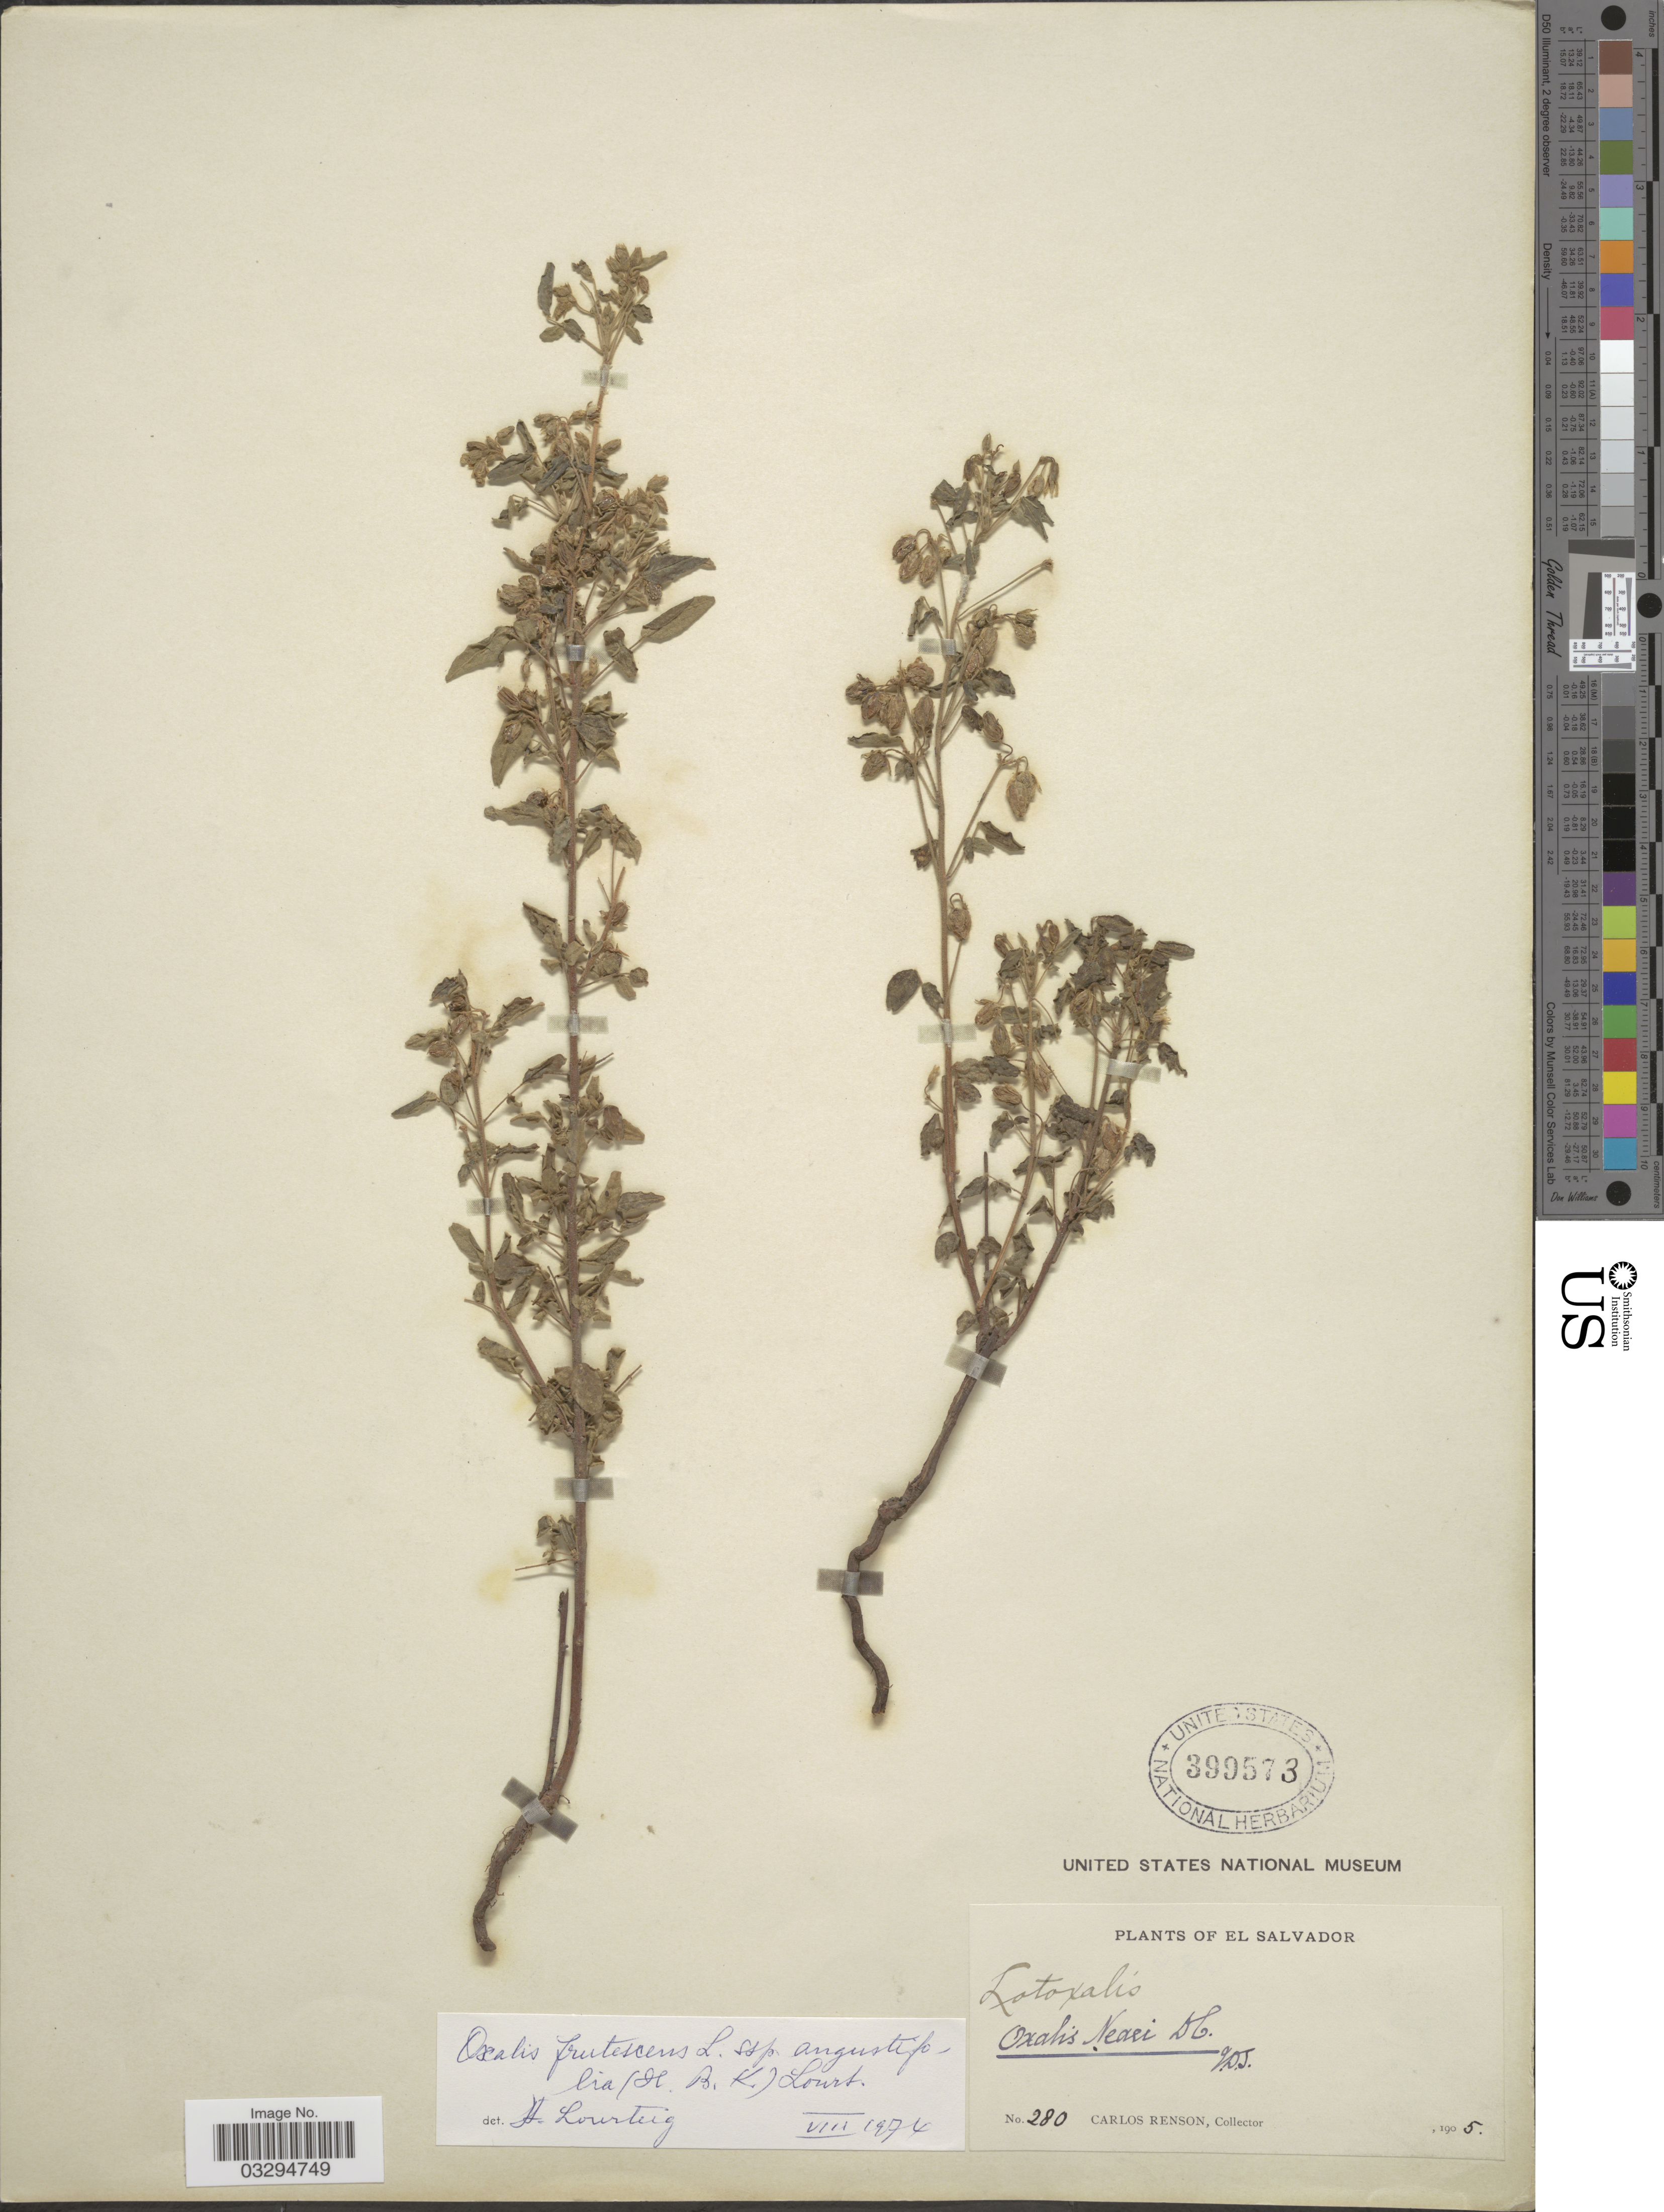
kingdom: Plantae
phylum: Tracheophyta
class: Magnoliopsida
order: Oxalidales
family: Oxalidaceae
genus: Oxalis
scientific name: Oxalis frutescens subsp. angustifolia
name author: (Kunth) Lourteig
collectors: C. Renson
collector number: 280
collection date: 1905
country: El Salvador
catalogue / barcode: US 399573